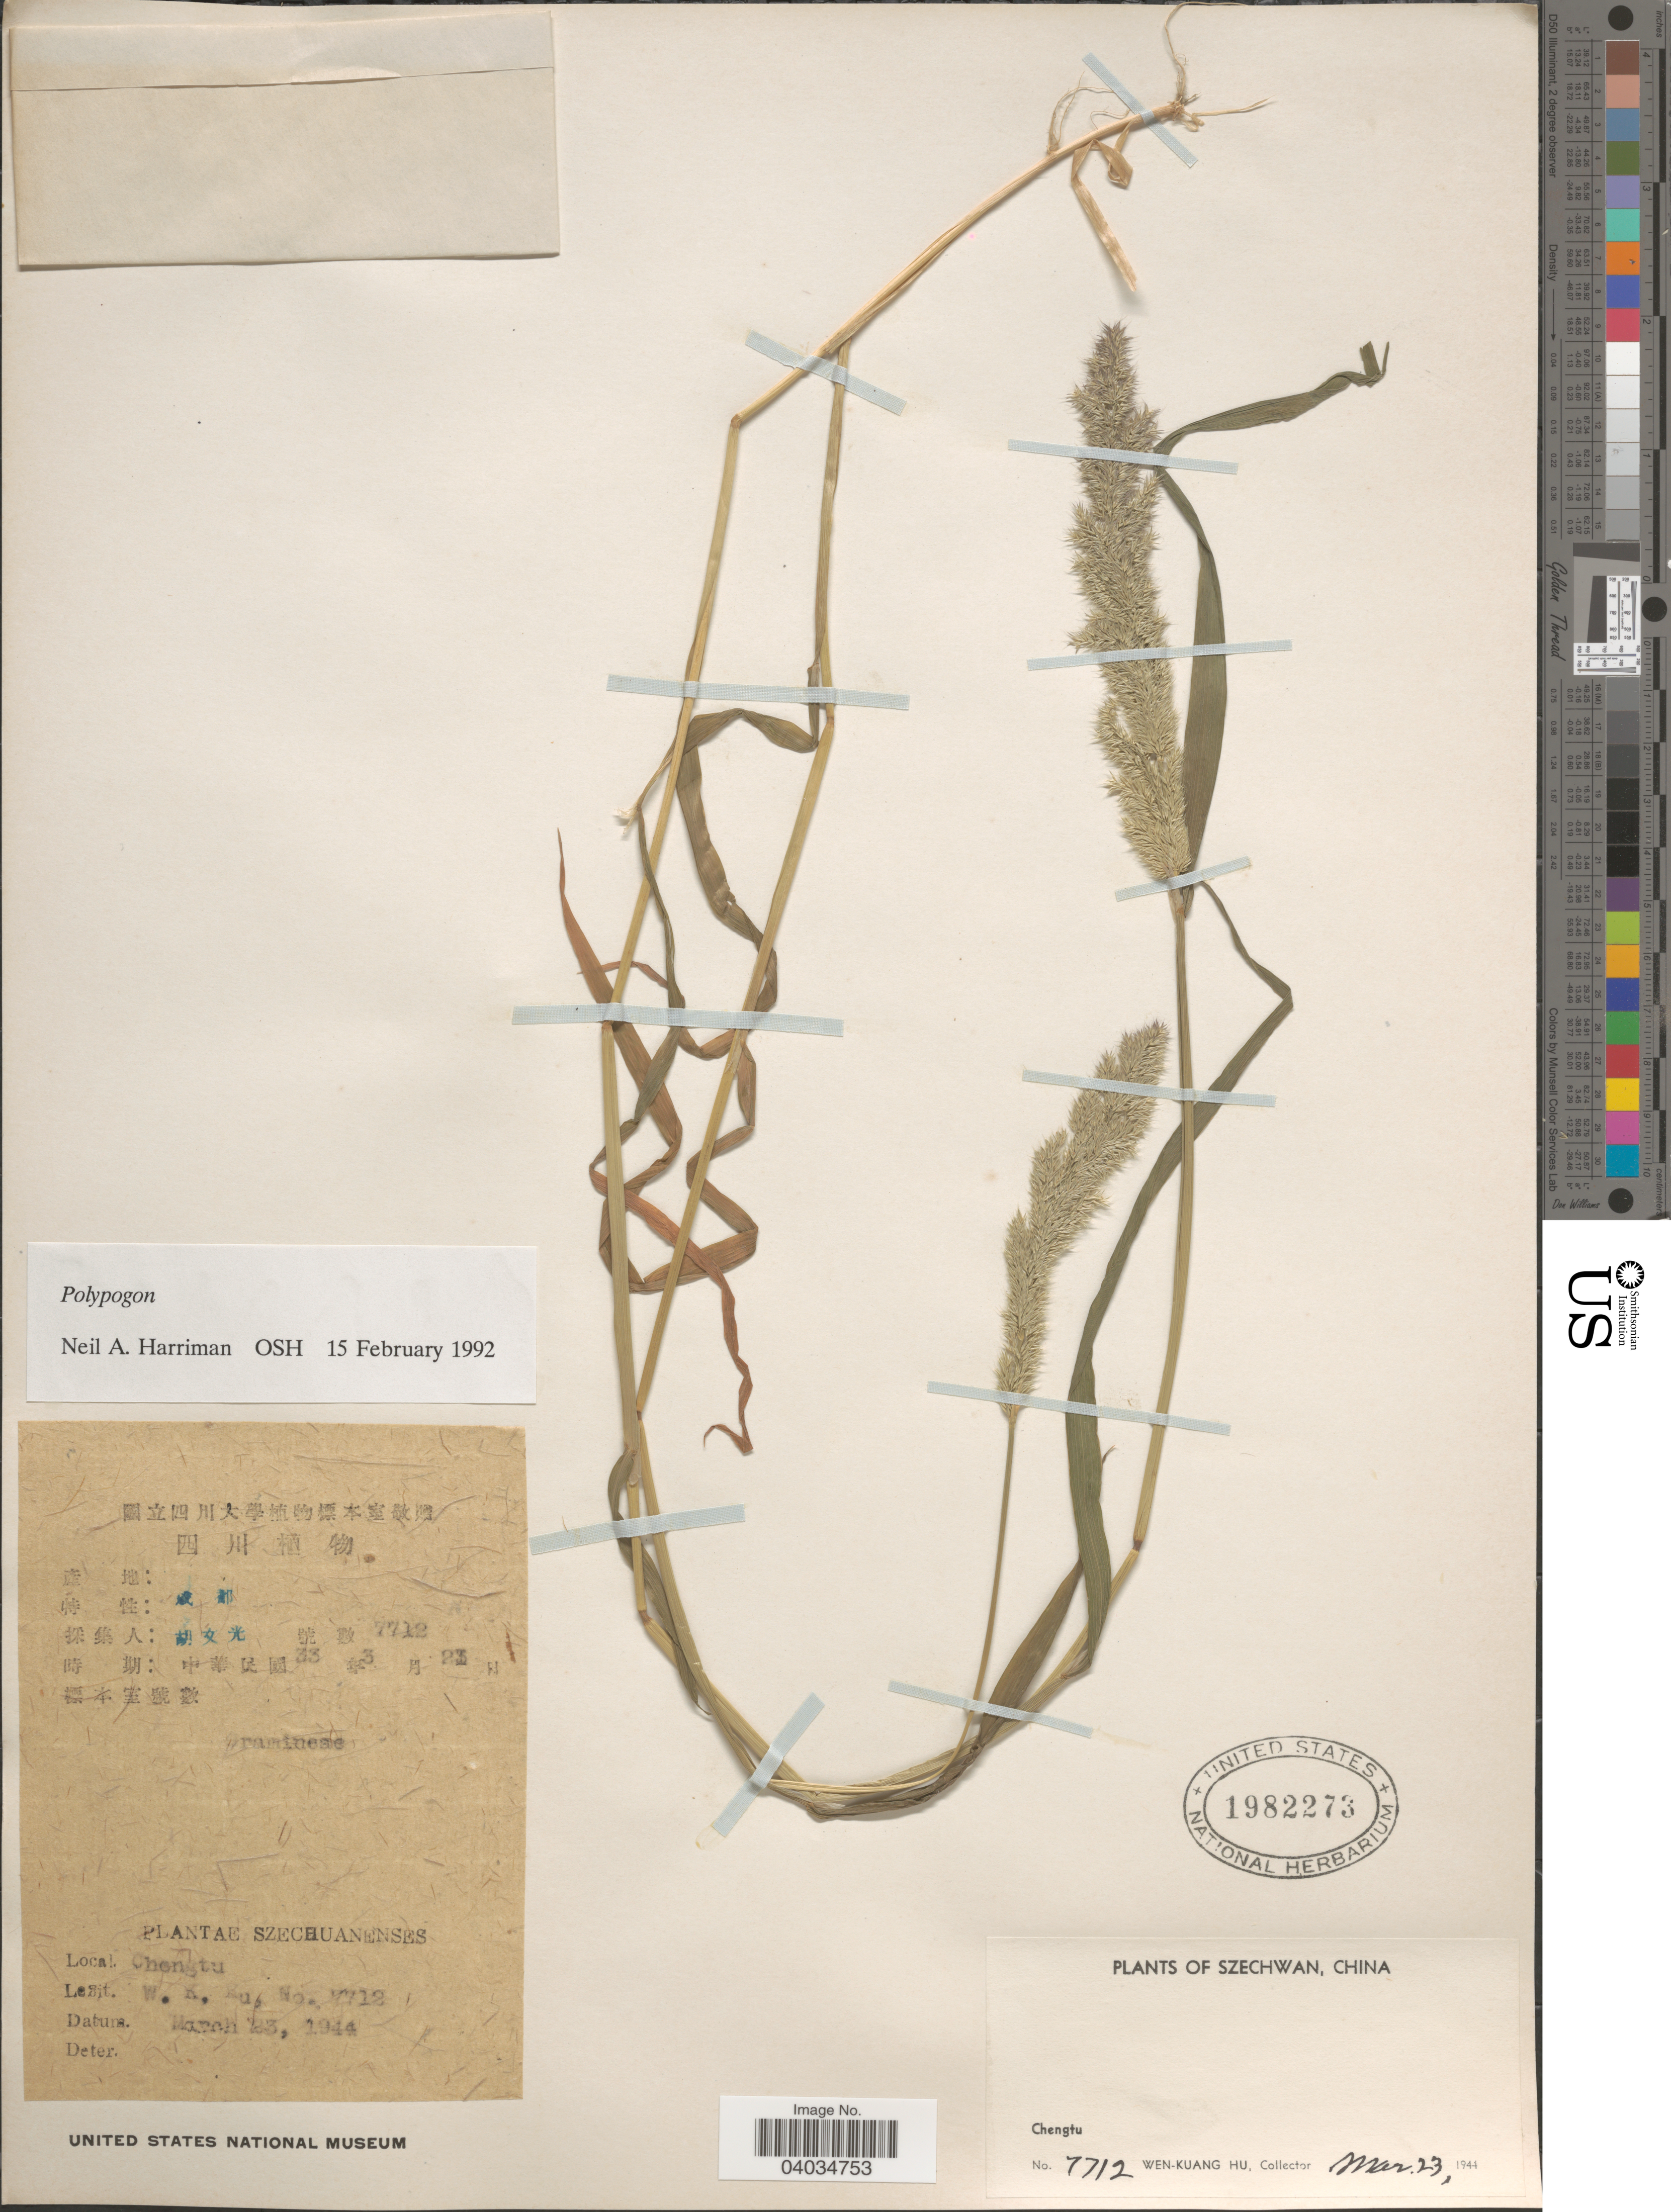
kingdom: Plantae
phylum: Tracheophyta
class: Liliopsida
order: Poales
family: Poaceae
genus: Polypogon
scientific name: Polypogon sp.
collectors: W. K. Hu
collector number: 7712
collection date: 1944-03-23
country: China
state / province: Sichuan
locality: Szechwan. Chengtu.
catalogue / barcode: US 1982273